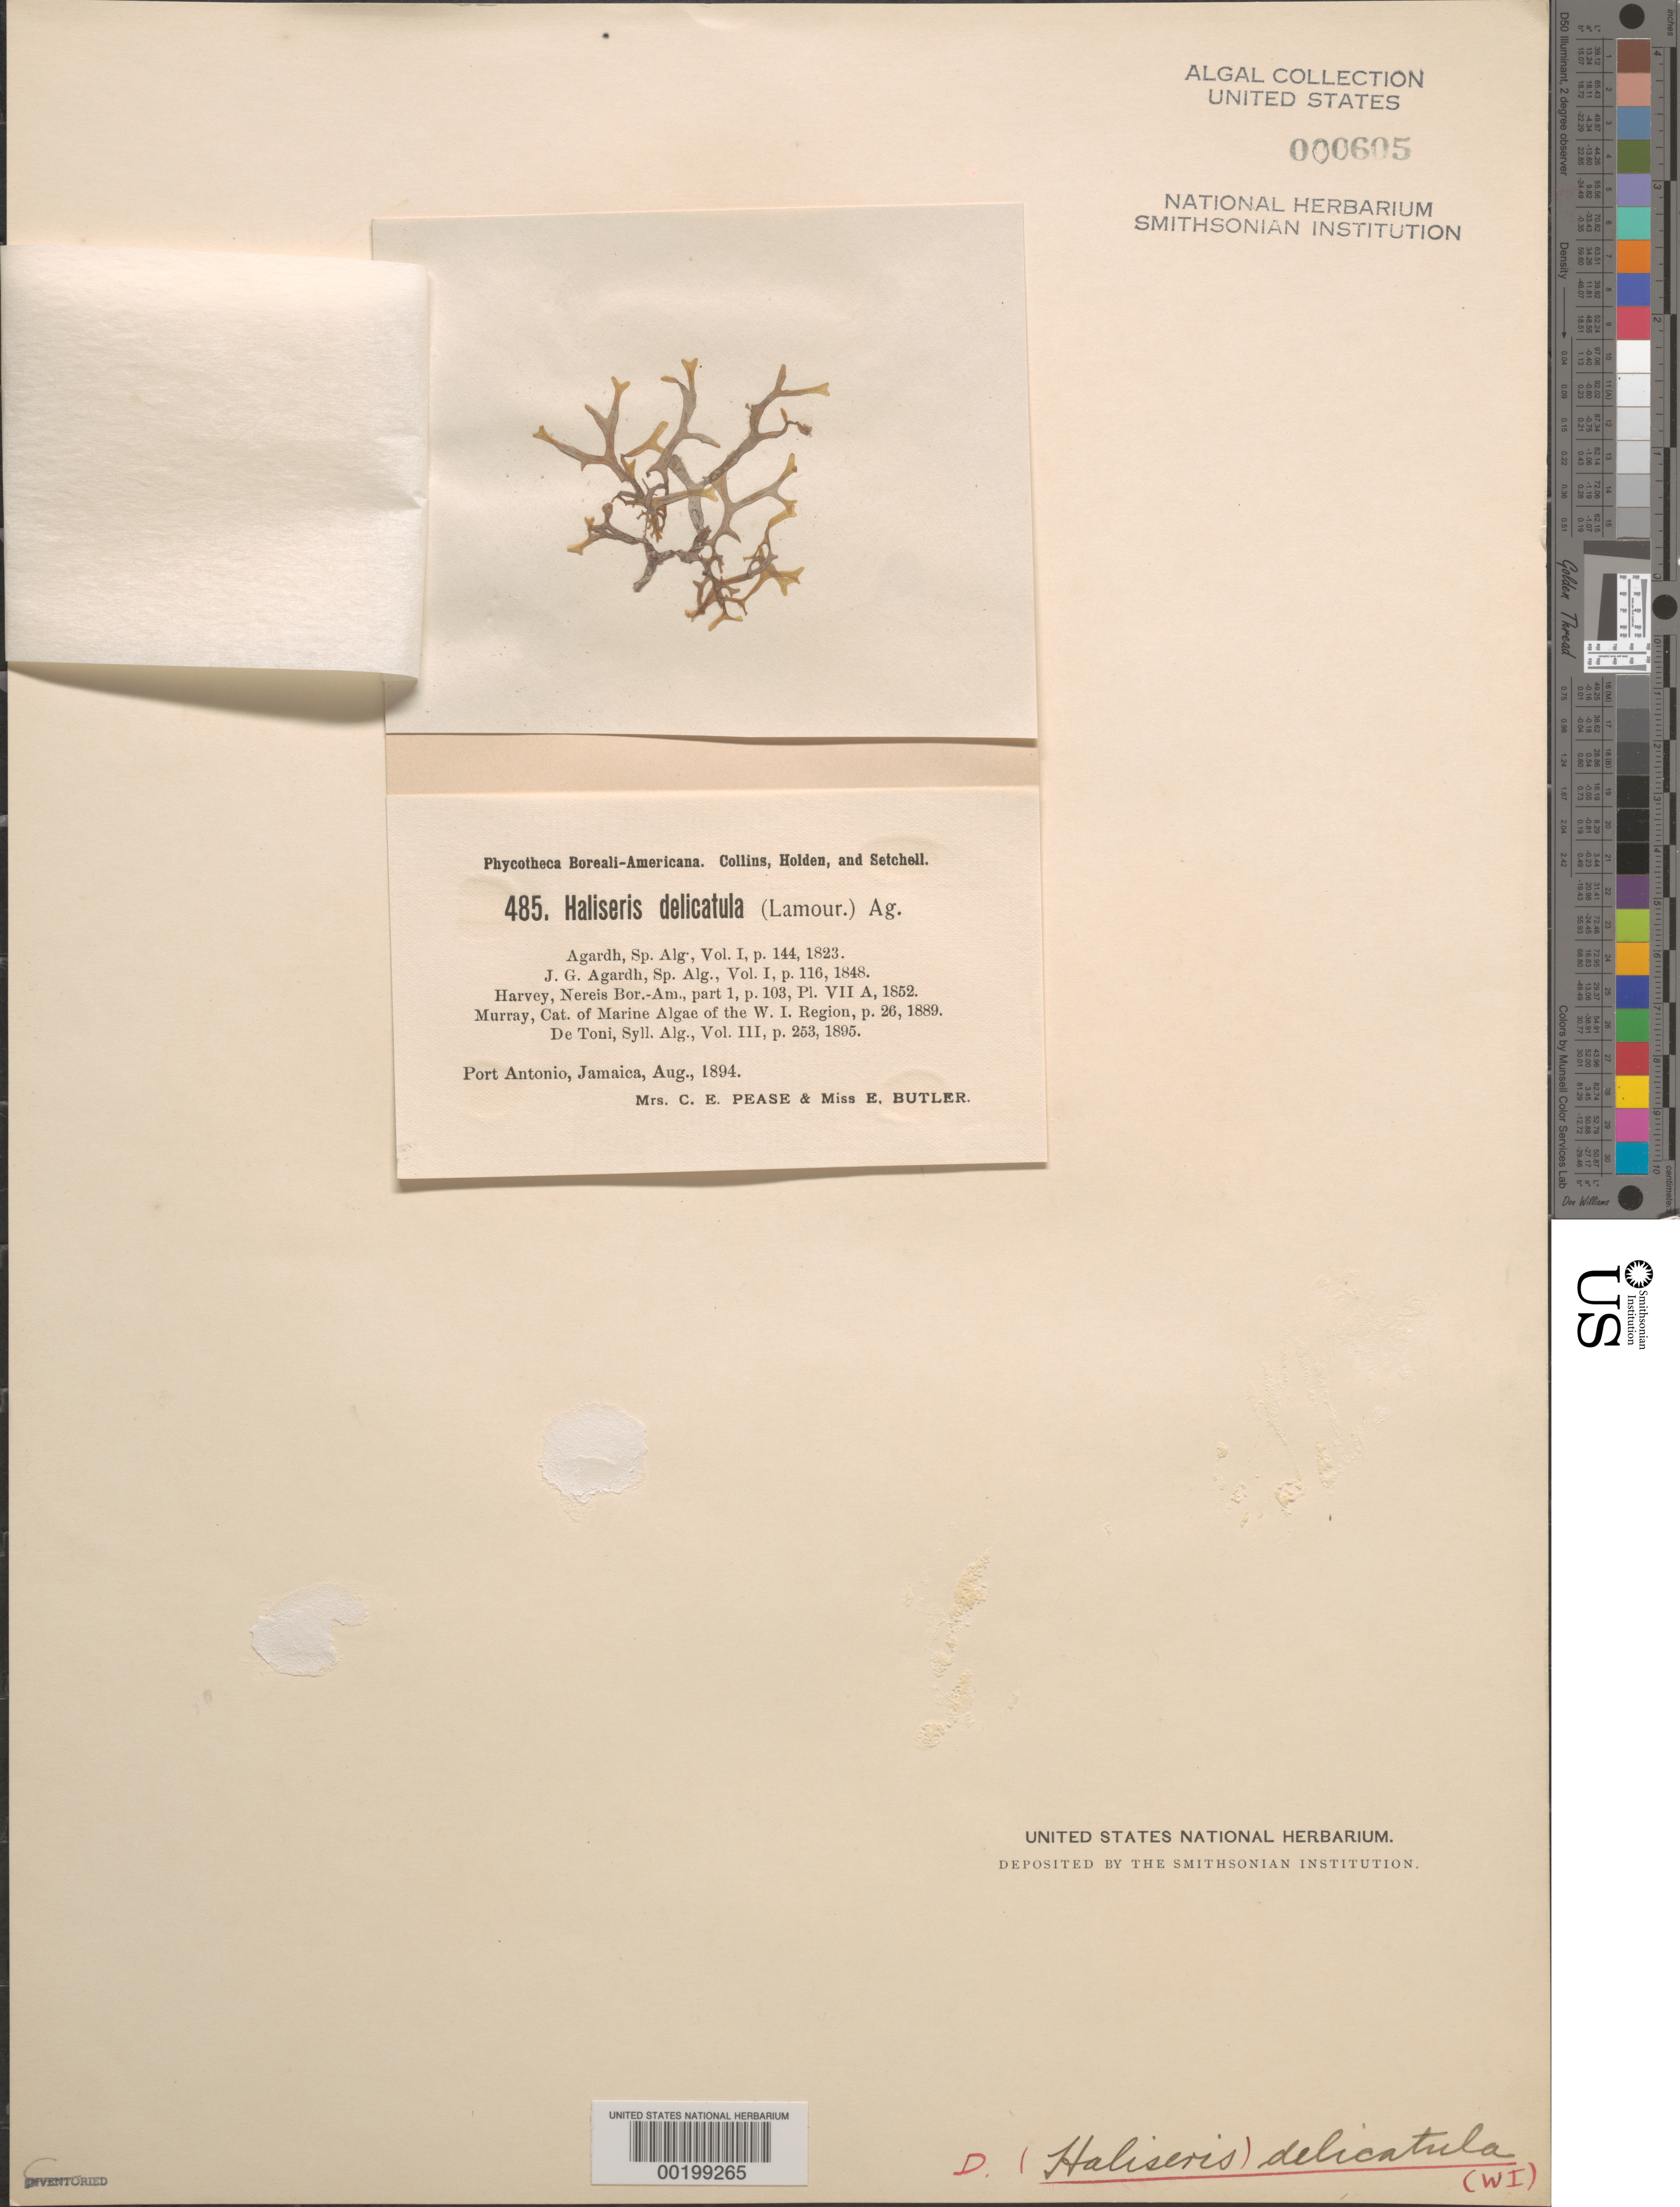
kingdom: Chromista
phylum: Ochrophyta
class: Phaeophyceae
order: Dictyotales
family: Dictyotaceae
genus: Dictyopteris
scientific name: Dictyopteris delicatula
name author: J.V.Lamouroux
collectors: C. Pease & E. Butler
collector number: PB-A 485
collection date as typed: Aug 1894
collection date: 1894-08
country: Jamaica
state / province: Portland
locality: Port Antonio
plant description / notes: Collins, Holden & Setchell, Phycotheca Boreali-Americana, as Haliseris delicatula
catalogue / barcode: US 605